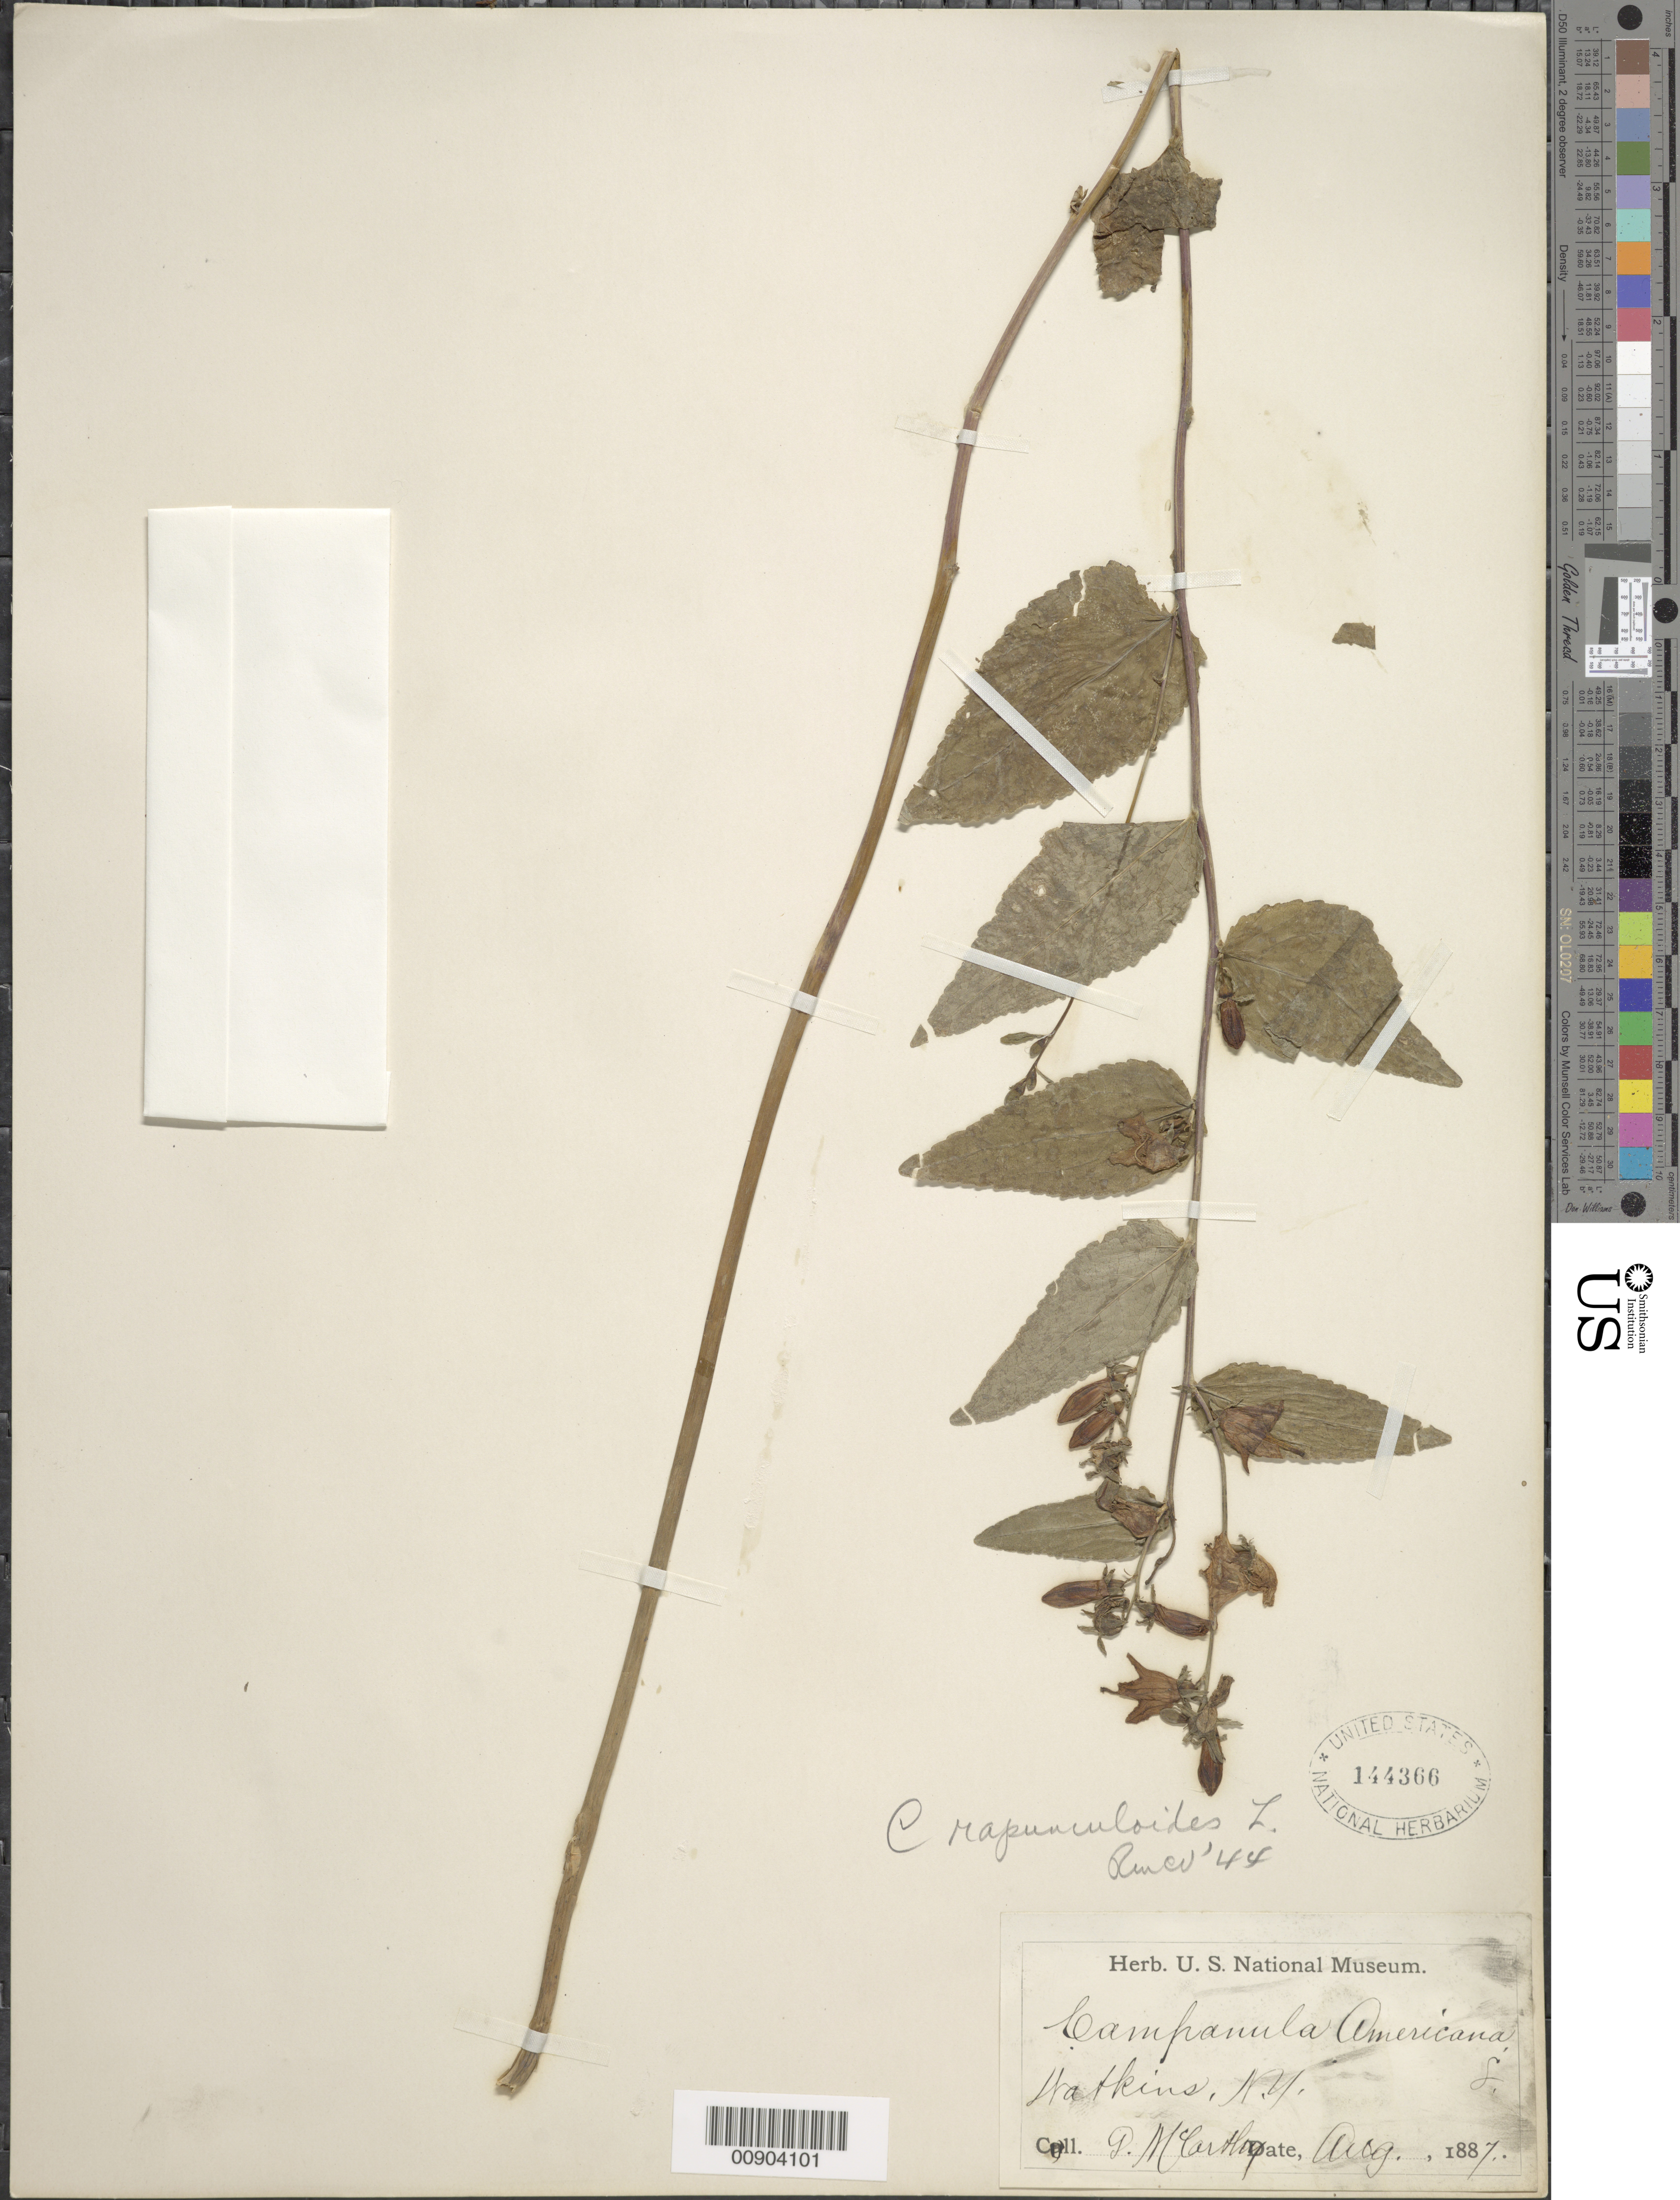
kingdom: Plantae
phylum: Tracheophyta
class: Magnoliopsida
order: Asterales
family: Campanulaceae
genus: Campanula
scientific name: Campanula rapunculoides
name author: L.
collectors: G. McCarthy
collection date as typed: Aug 1887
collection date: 1887-08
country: United States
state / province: New York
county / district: Schuyler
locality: Watkins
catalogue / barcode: US 144366